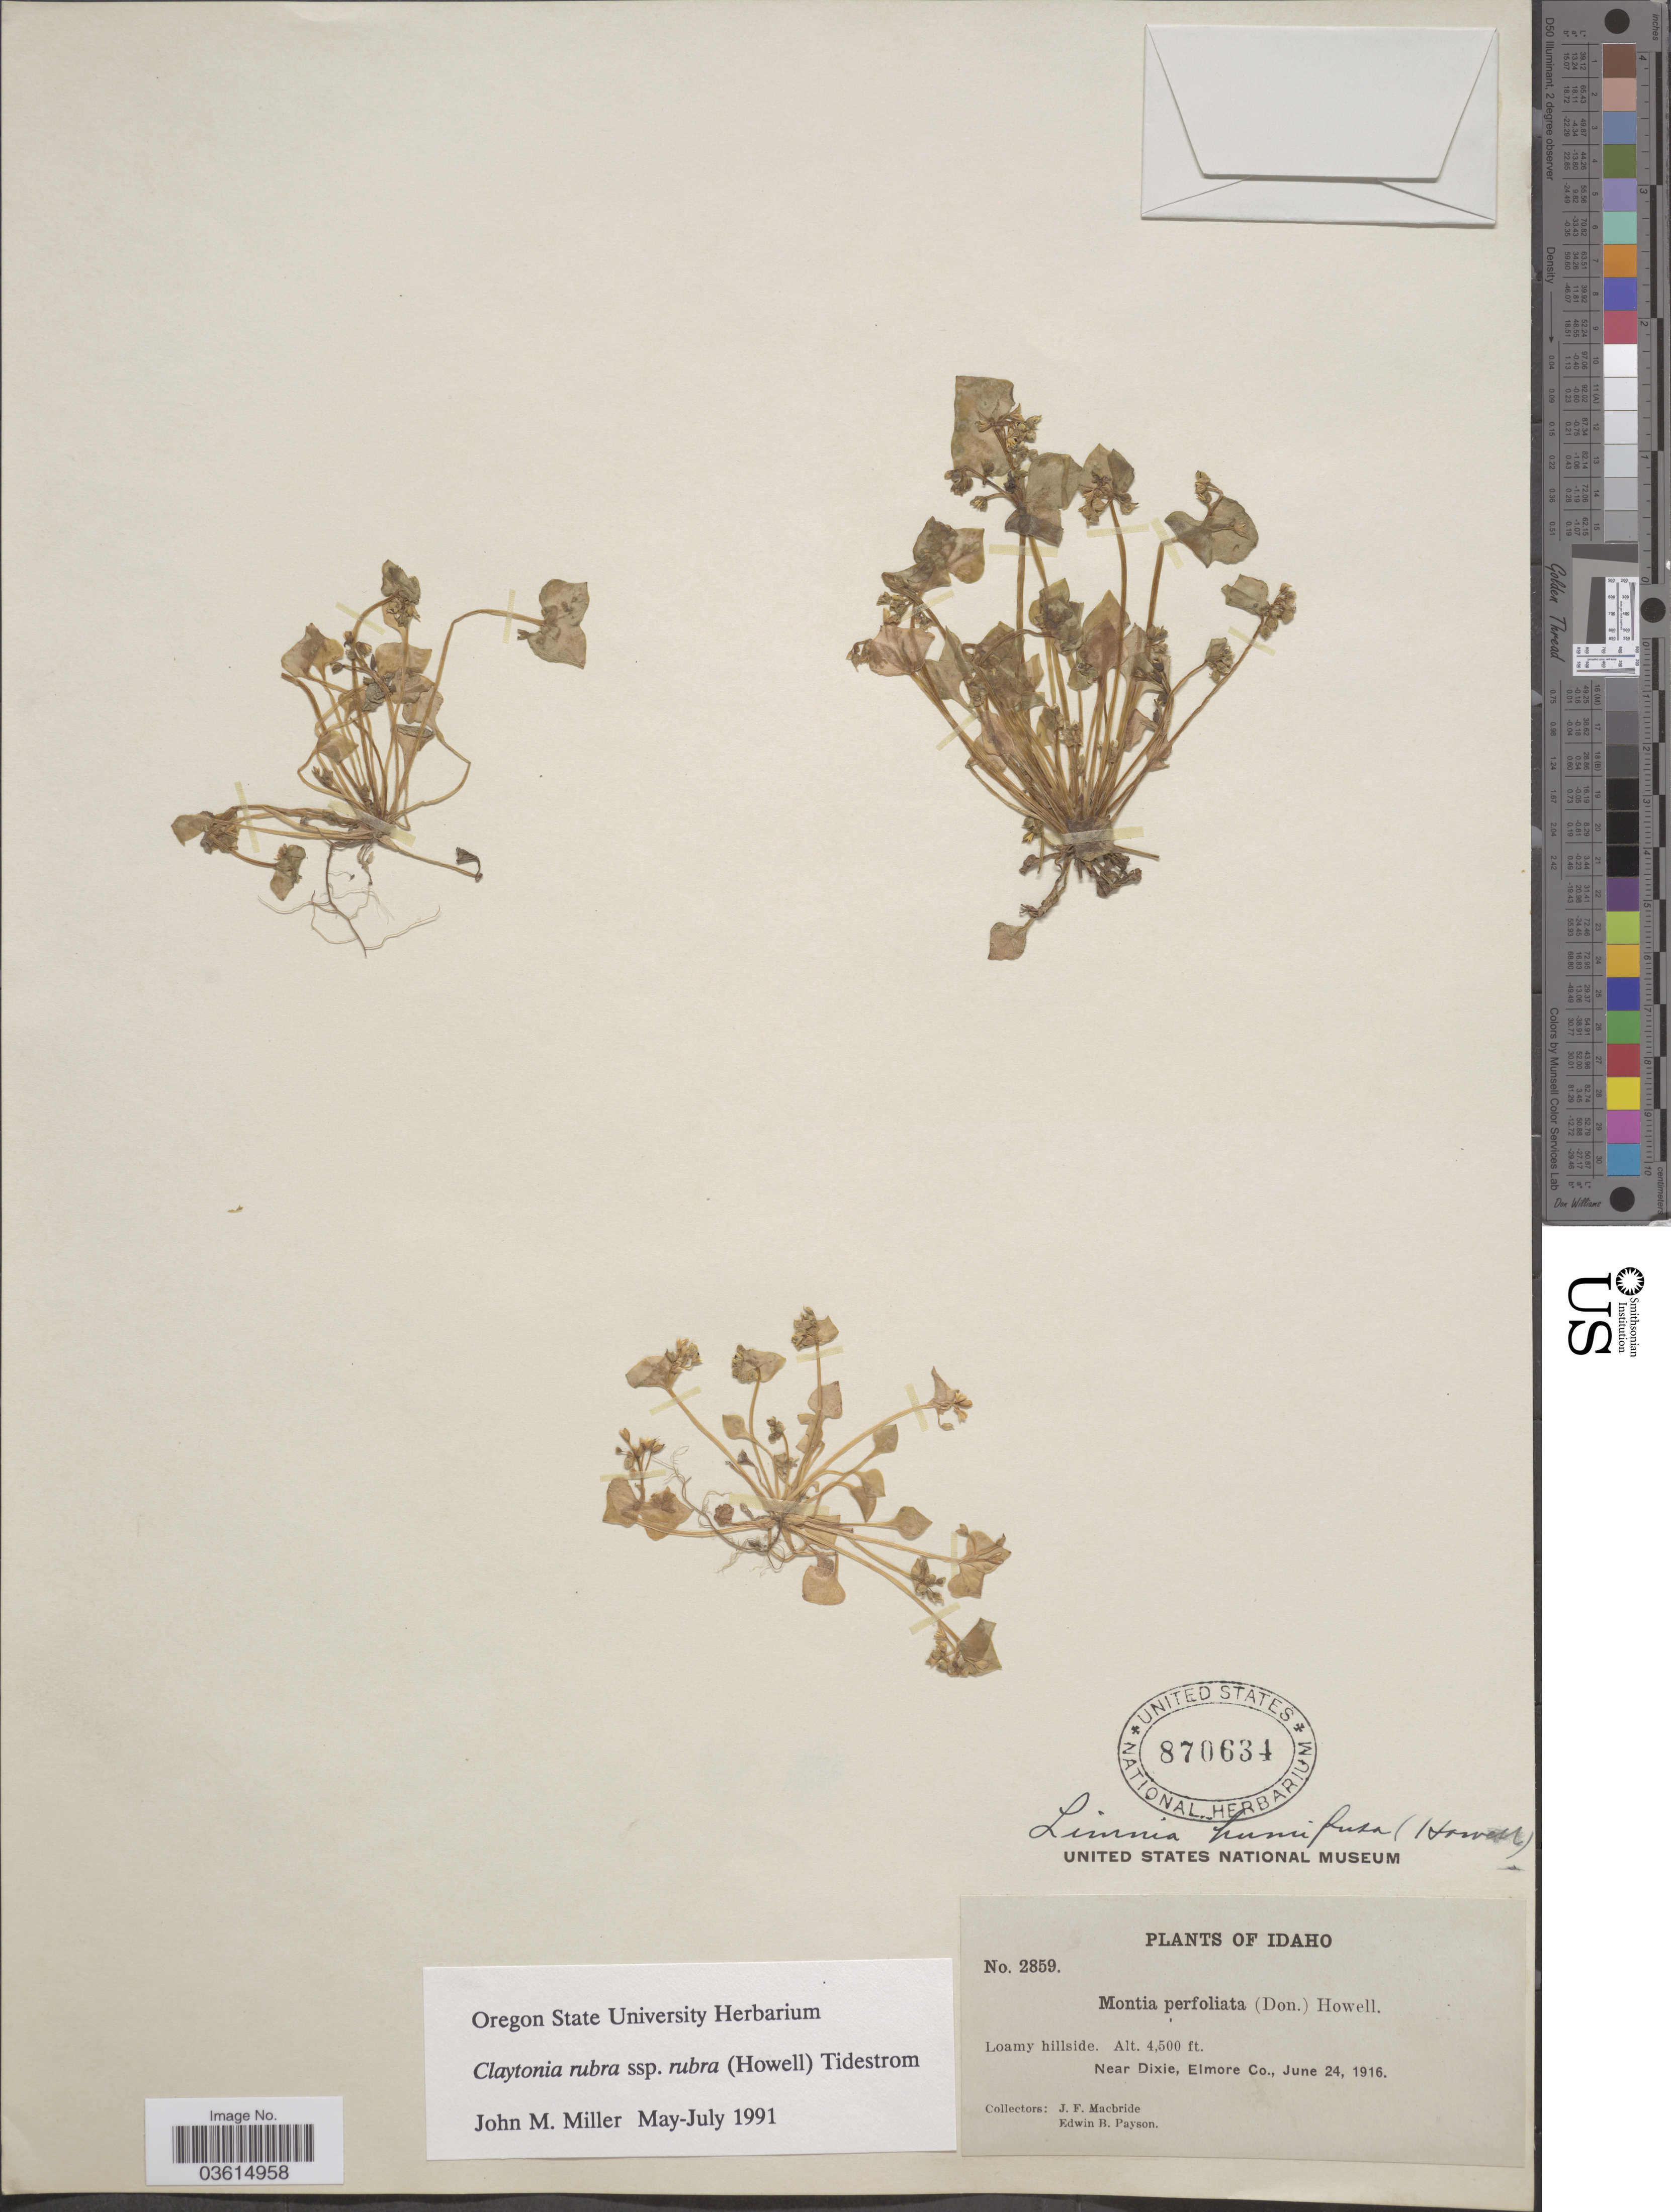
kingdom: Plantae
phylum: Tracheophyta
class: Magnoliopsida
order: Caryophyllales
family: Montiaceae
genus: Claytonia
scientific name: Claytonia rubra subsp. rubra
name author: (Howell) Tidestr.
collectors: J. F. Macbride & E. B. Payson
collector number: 2859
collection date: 1916-06-24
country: United States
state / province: Idaho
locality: Near Dixie, Elmore Co.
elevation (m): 1372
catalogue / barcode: US 870634